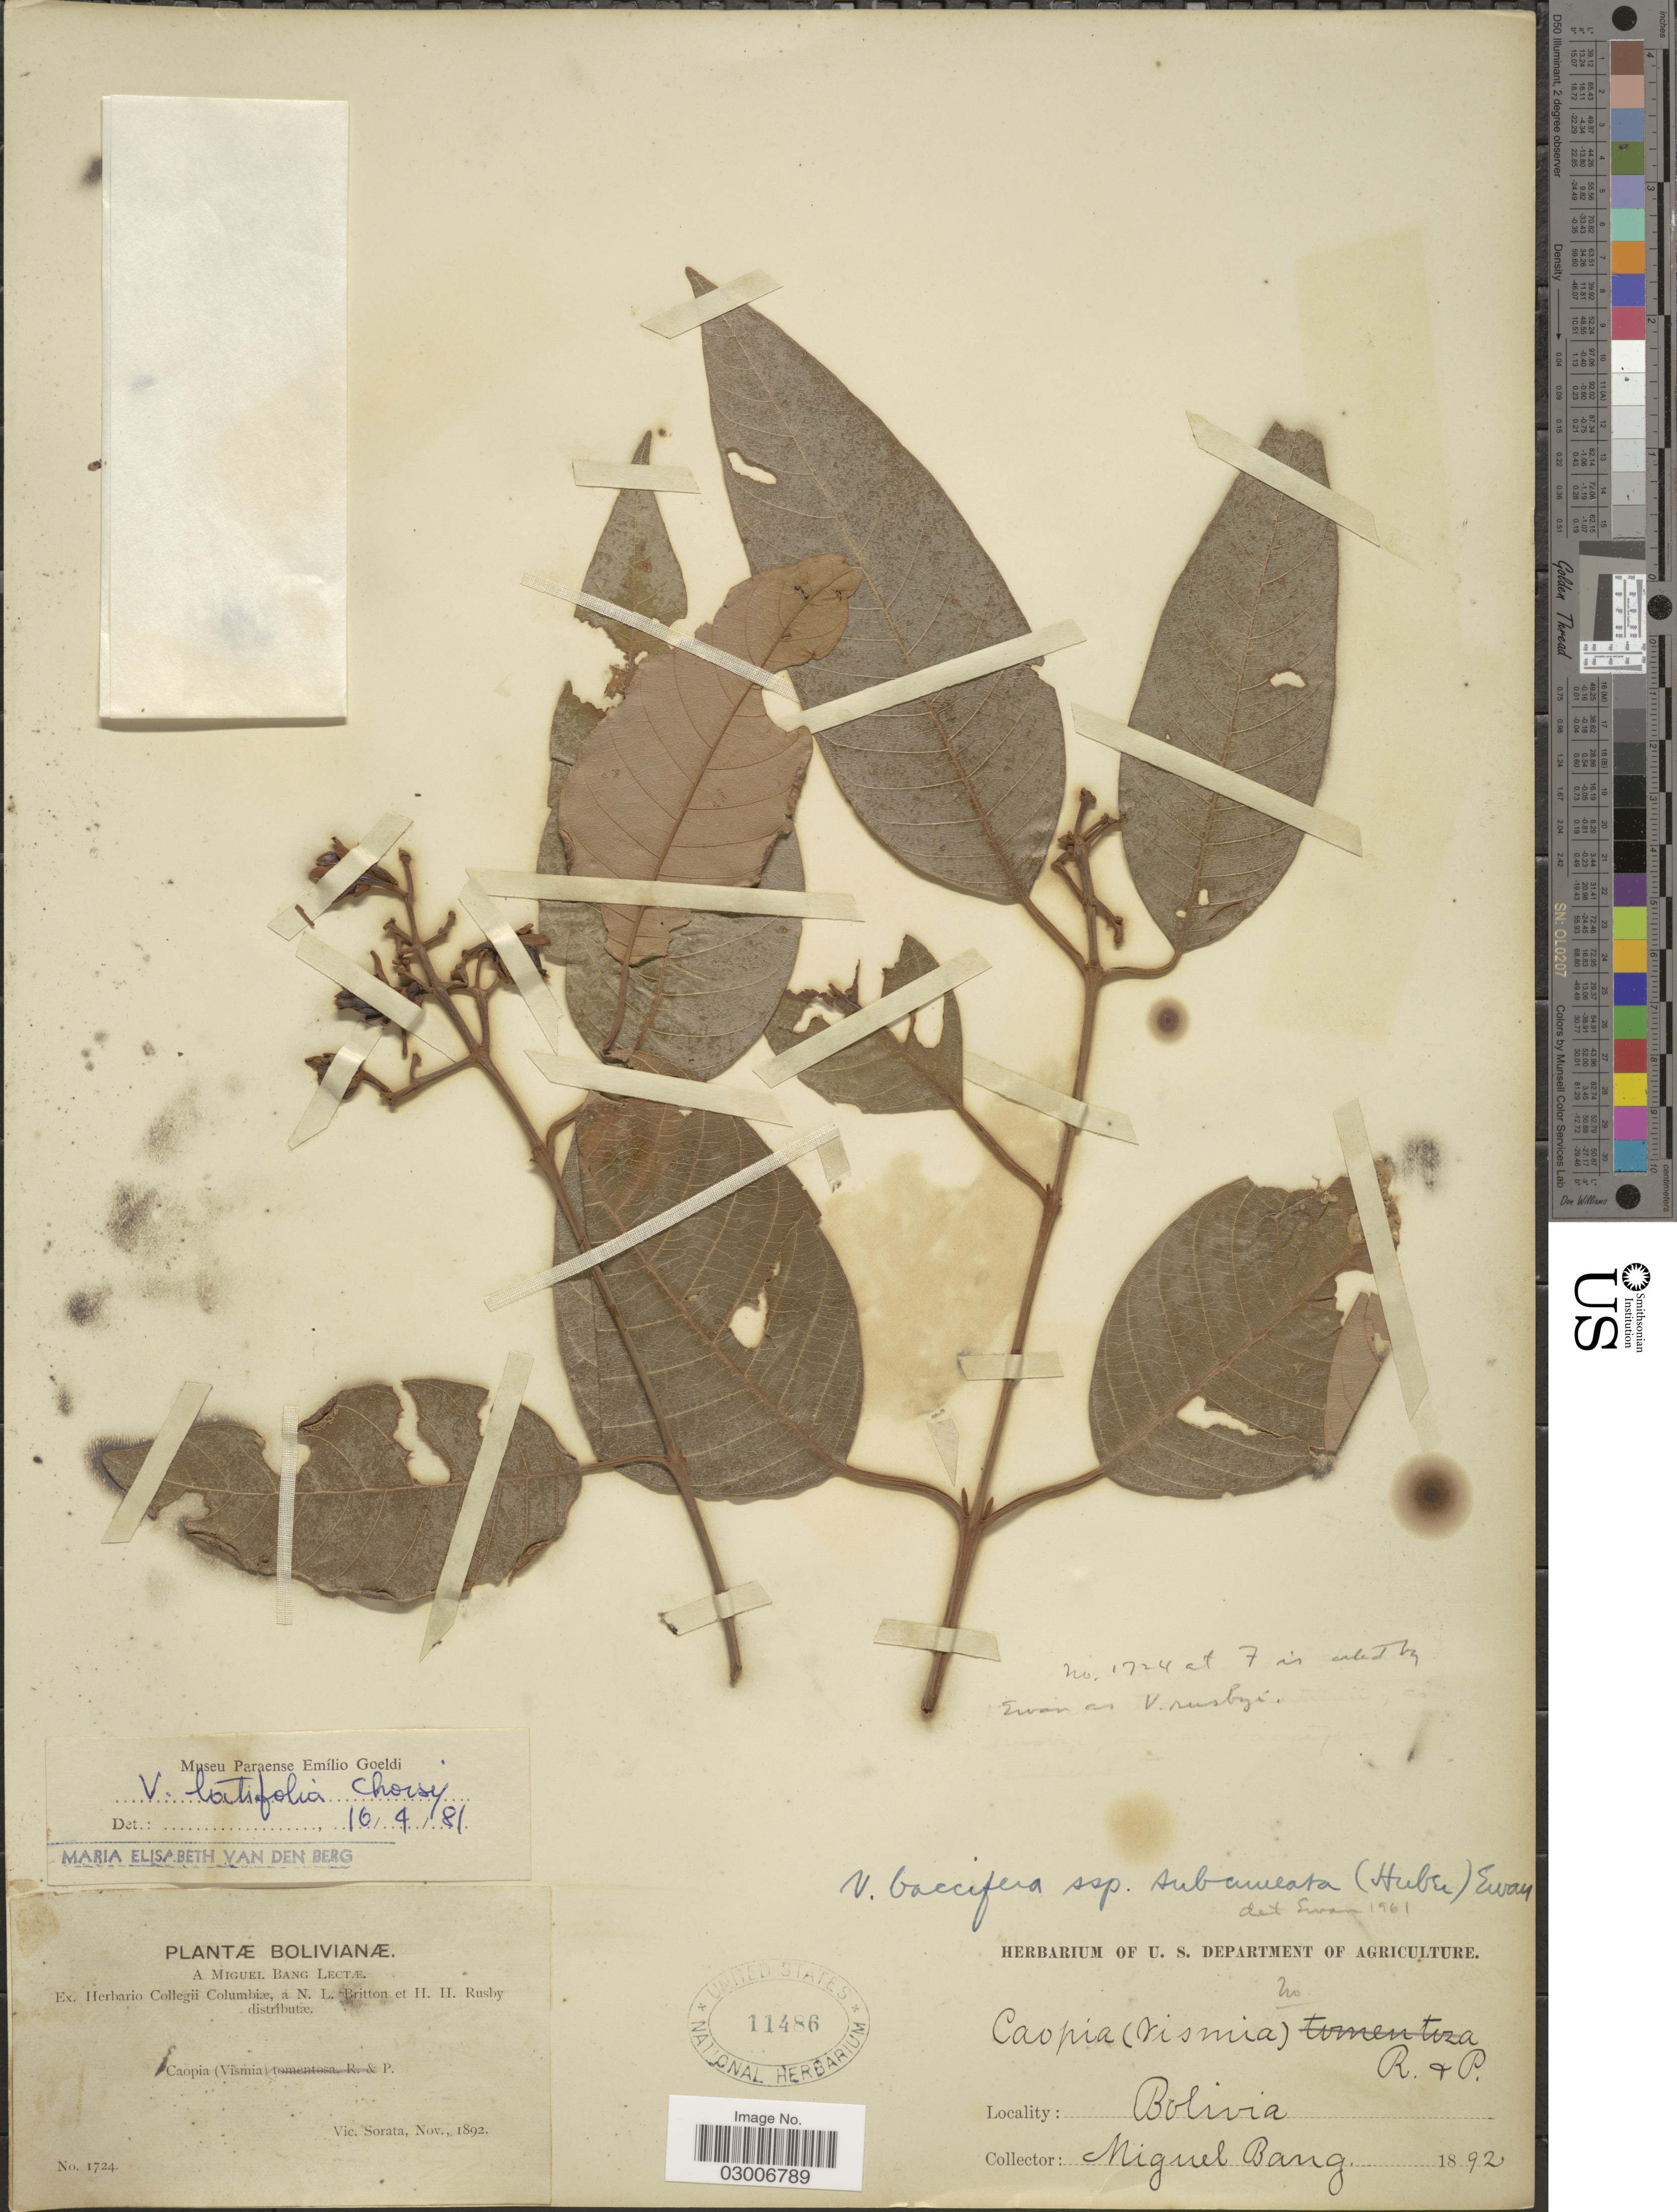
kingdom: Plantae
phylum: Tracheophyta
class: Magnoliopsida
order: Malpighiales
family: Hypericaceae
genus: Vismia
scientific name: Vismia latifolia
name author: (Aubl.) Choisy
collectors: M. Bang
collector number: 1724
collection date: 1892-11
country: Bolivia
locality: Vic. Sorata.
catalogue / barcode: US 11486